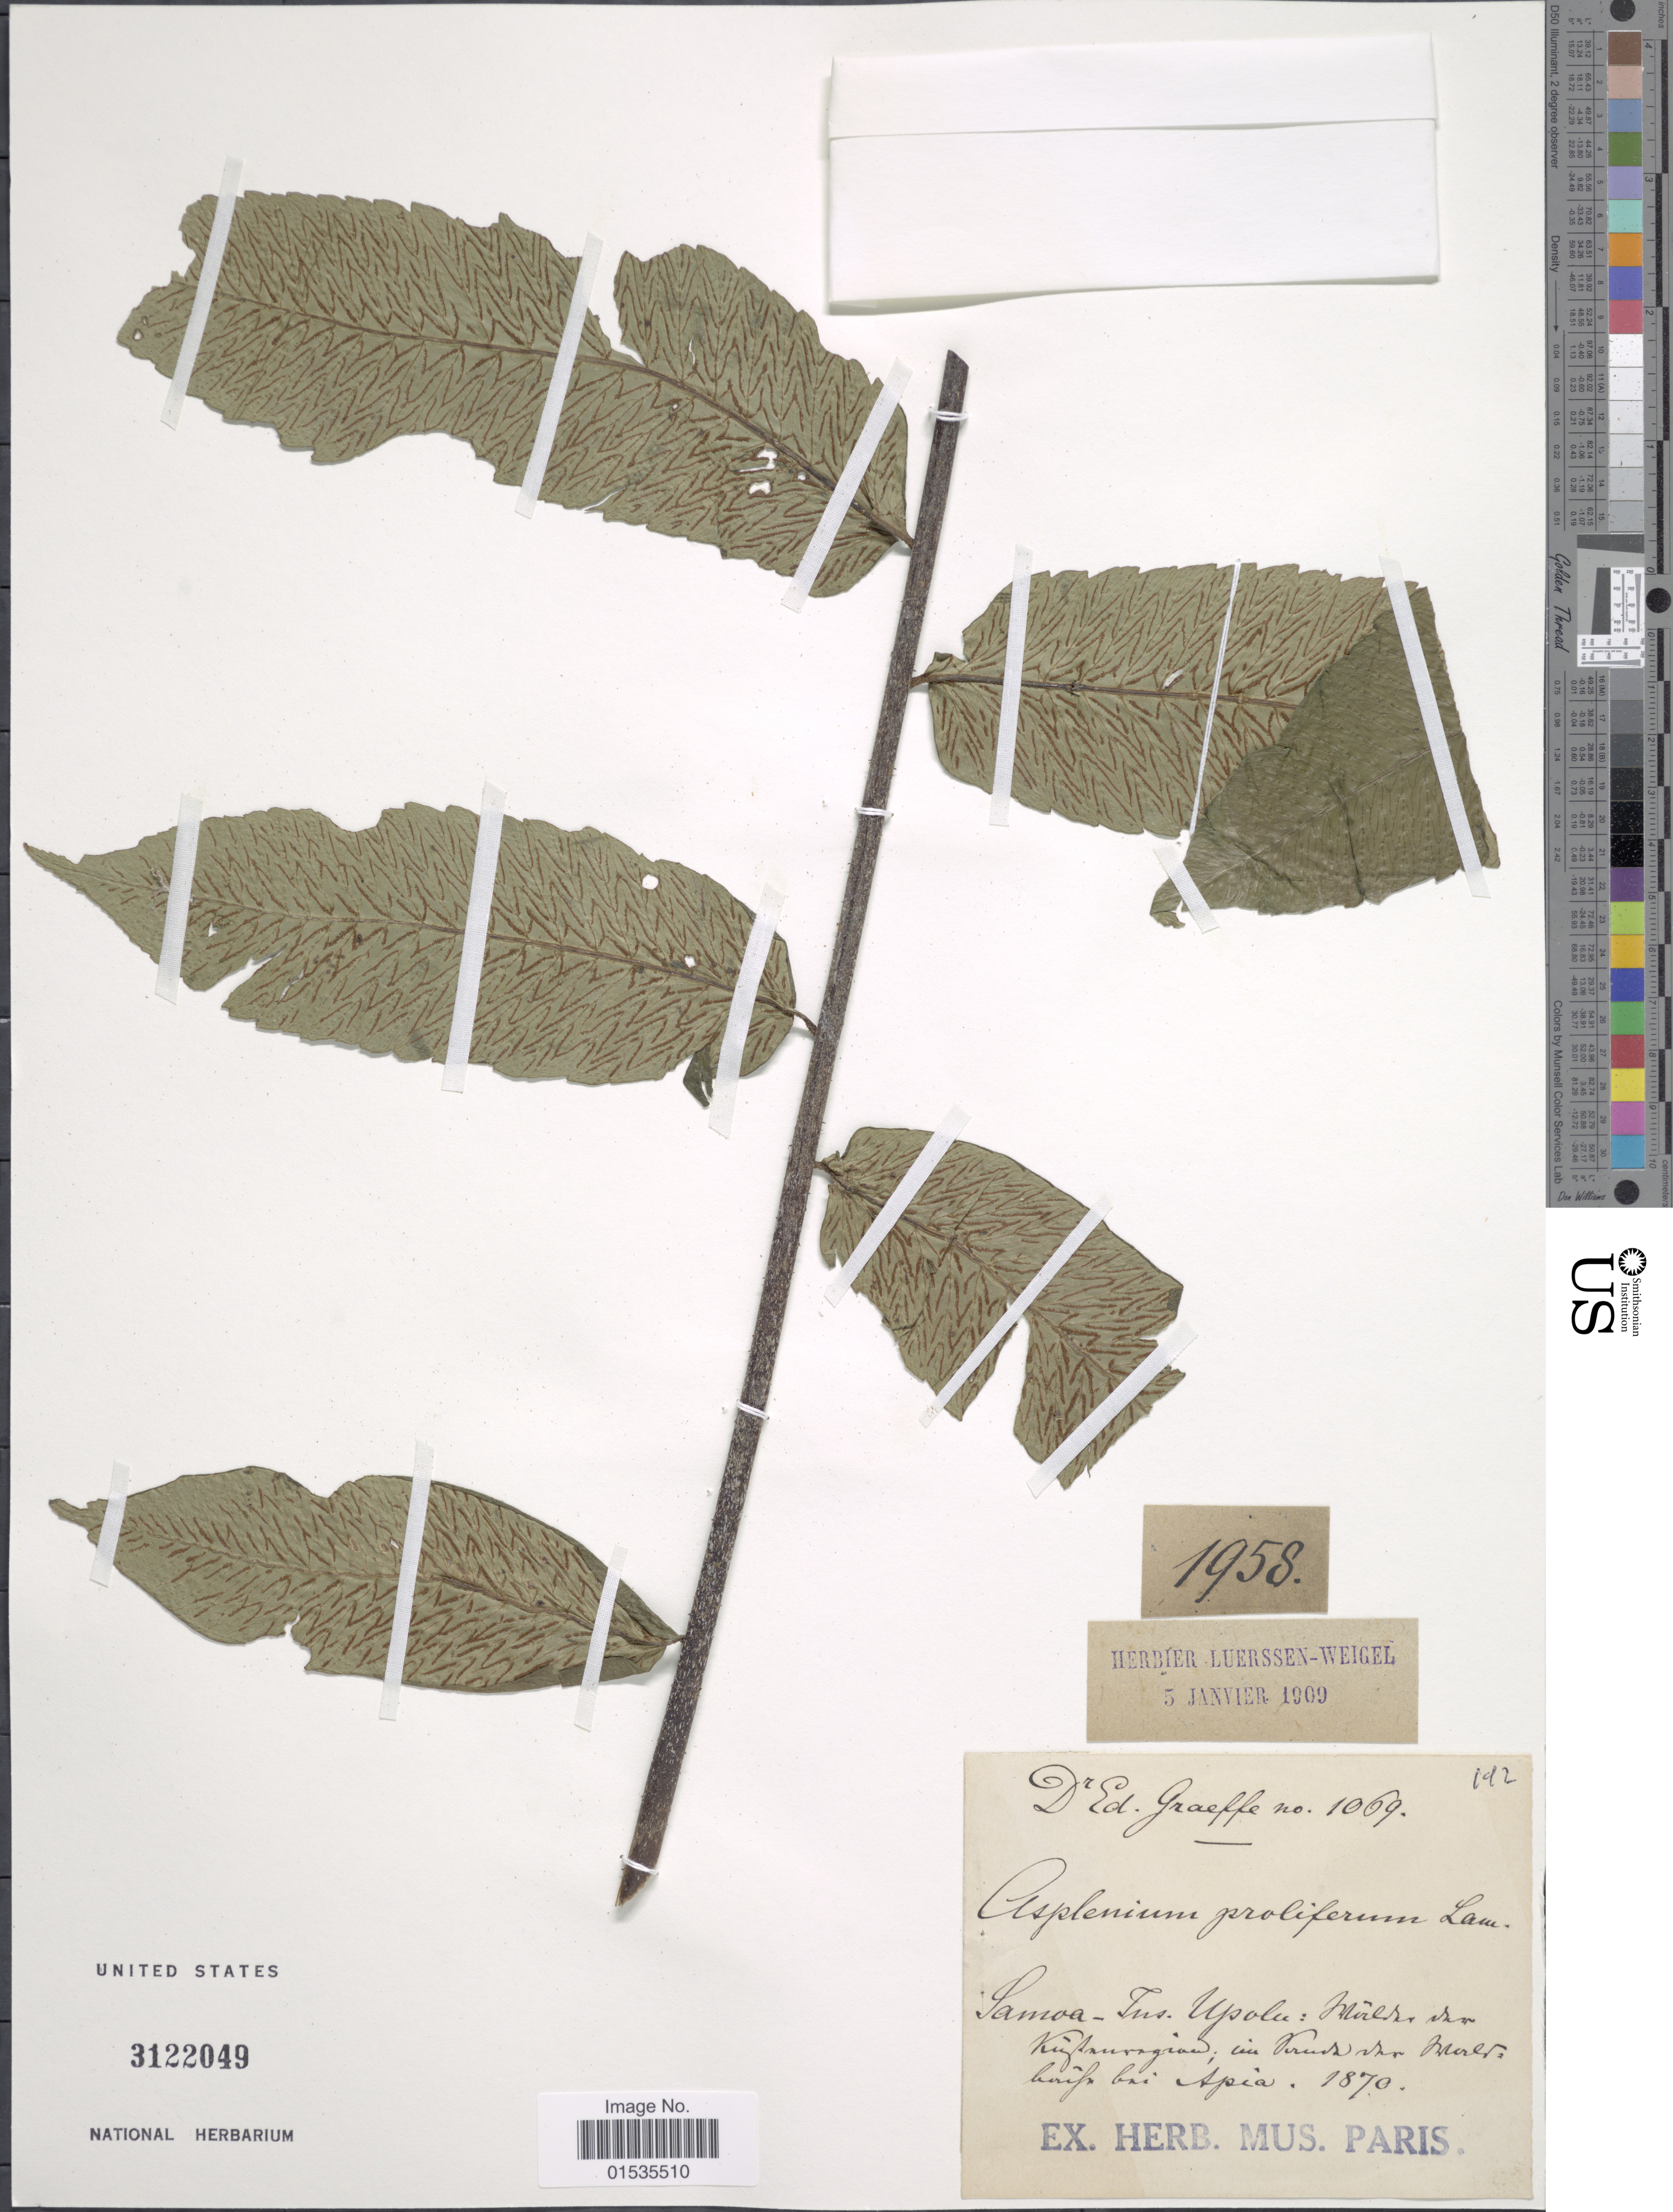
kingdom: Plantae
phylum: Tracheophyta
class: Polypodiopsida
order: Polypodiales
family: Athyriaceae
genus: Diplazium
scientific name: Diplazium proliferum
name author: (Lam.) Thouars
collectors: E. Graeffe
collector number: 1069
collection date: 1870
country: Samoa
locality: Upolu, mulr, ozon Kujhurragraa in Perusz vpn Merld, borifa bari Apia [interpreted]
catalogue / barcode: US 3122049